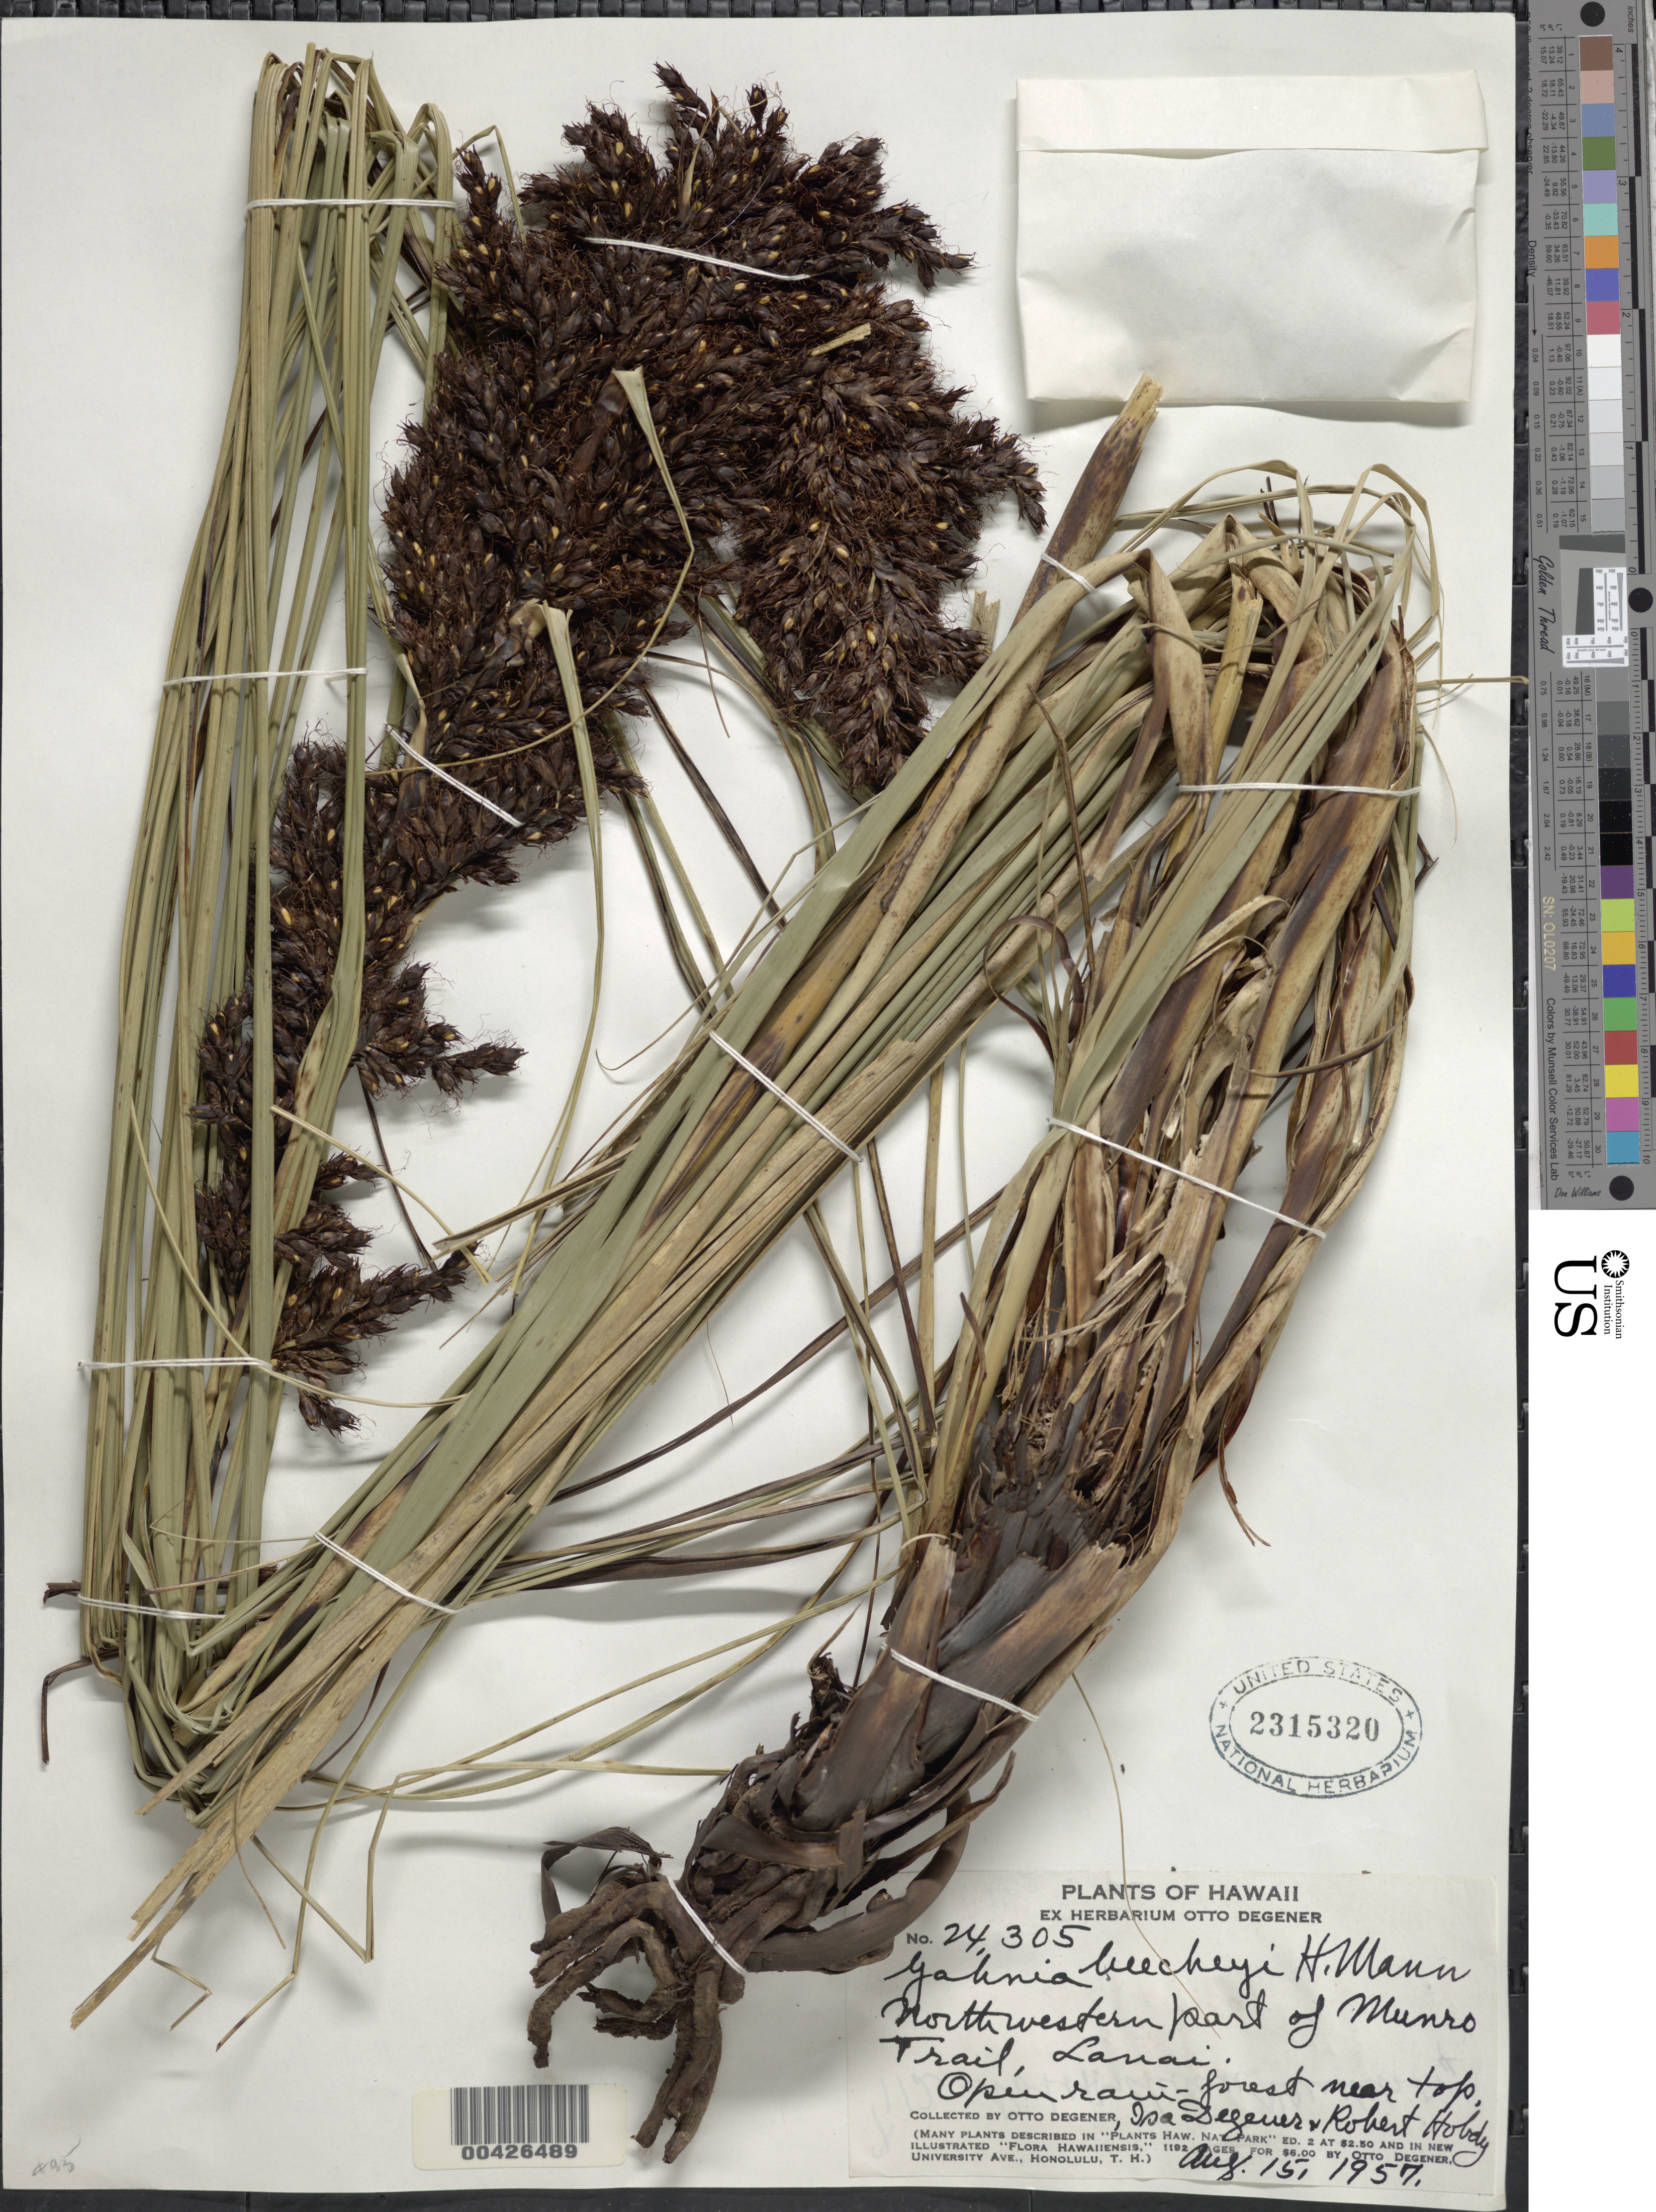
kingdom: Plantae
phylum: Tracheophyta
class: Liliopsida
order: Poales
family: Cyperaceae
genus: Gahnia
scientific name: Gahnia beecheyi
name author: H. Mann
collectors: O. Degener, I. Degener & R. Hobdy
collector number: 24305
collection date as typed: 15 Aug 1957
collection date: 1957-08-15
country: United States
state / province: Hawaii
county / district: Maui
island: Lana'i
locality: NW part of Munro Trail, Lanai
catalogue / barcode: US 2315320